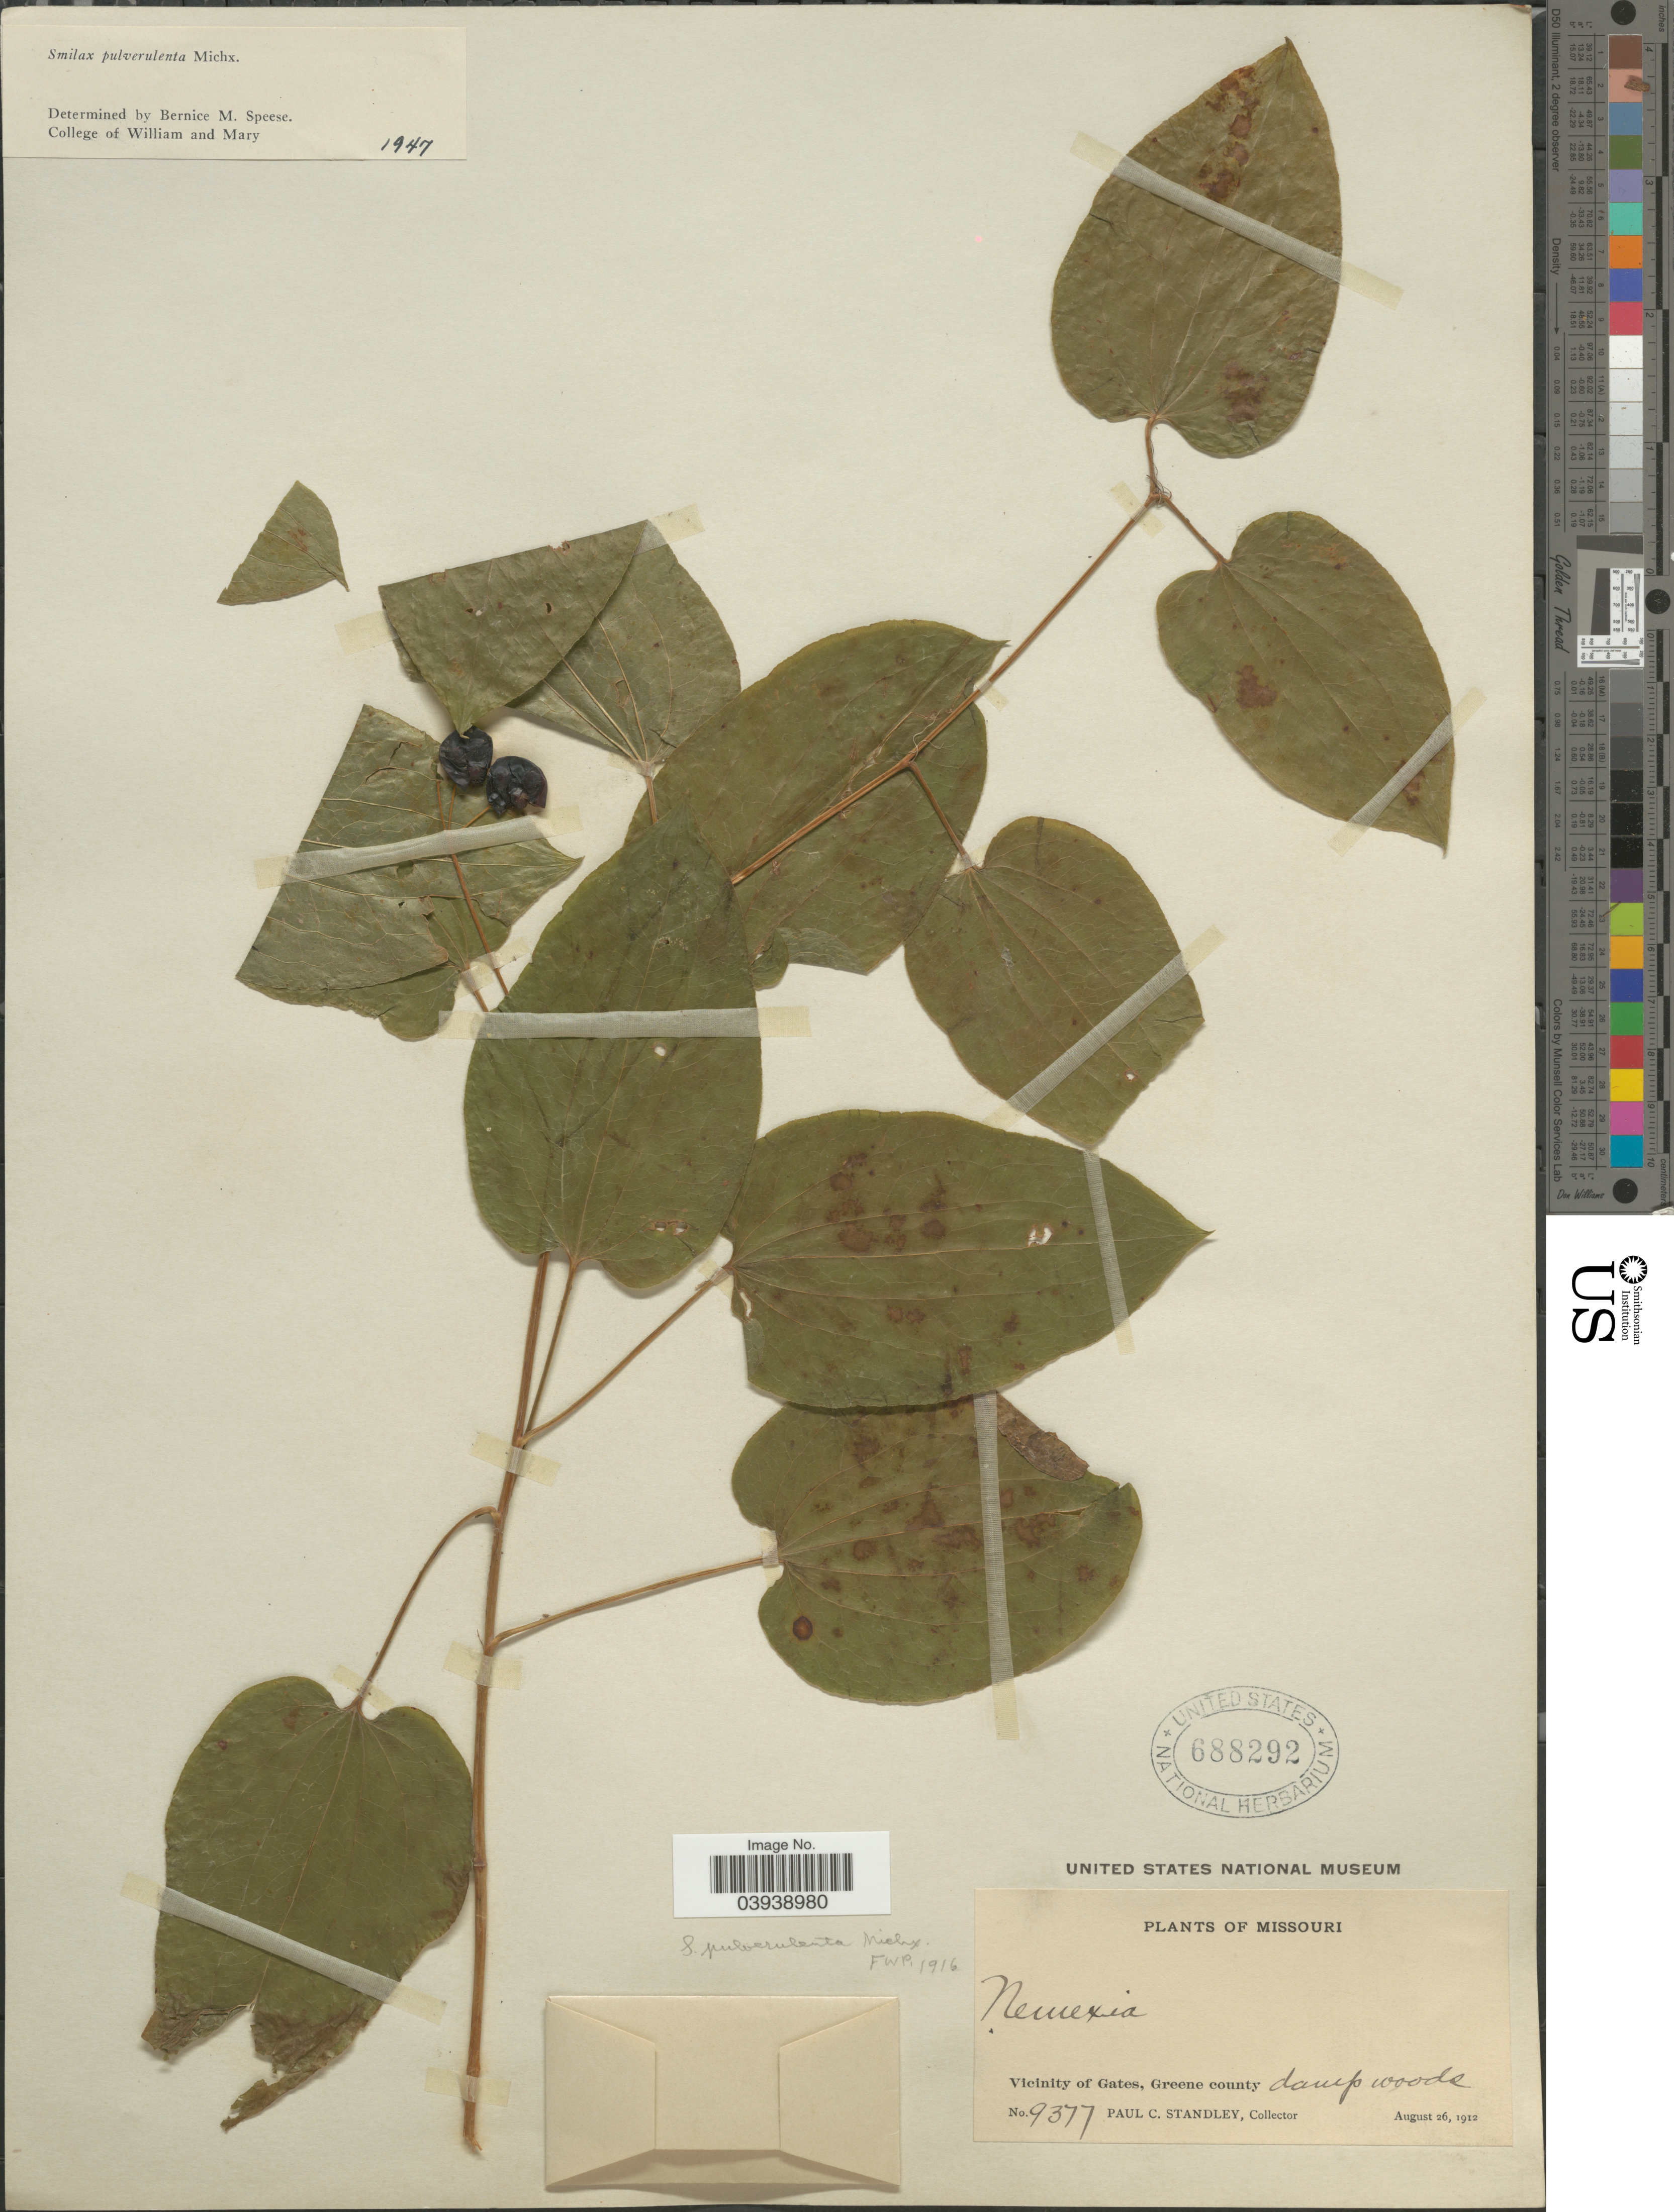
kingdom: Plantae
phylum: Tracheophyta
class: Liliopsida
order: Liliales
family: Smilacaceae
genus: Smilax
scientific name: Smilax pulverulenta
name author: Michx.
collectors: P. C. Standley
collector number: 9377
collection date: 1912-08-26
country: United States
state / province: Missouri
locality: Vicinity of Gates, Greene county.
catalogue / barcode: US 688292